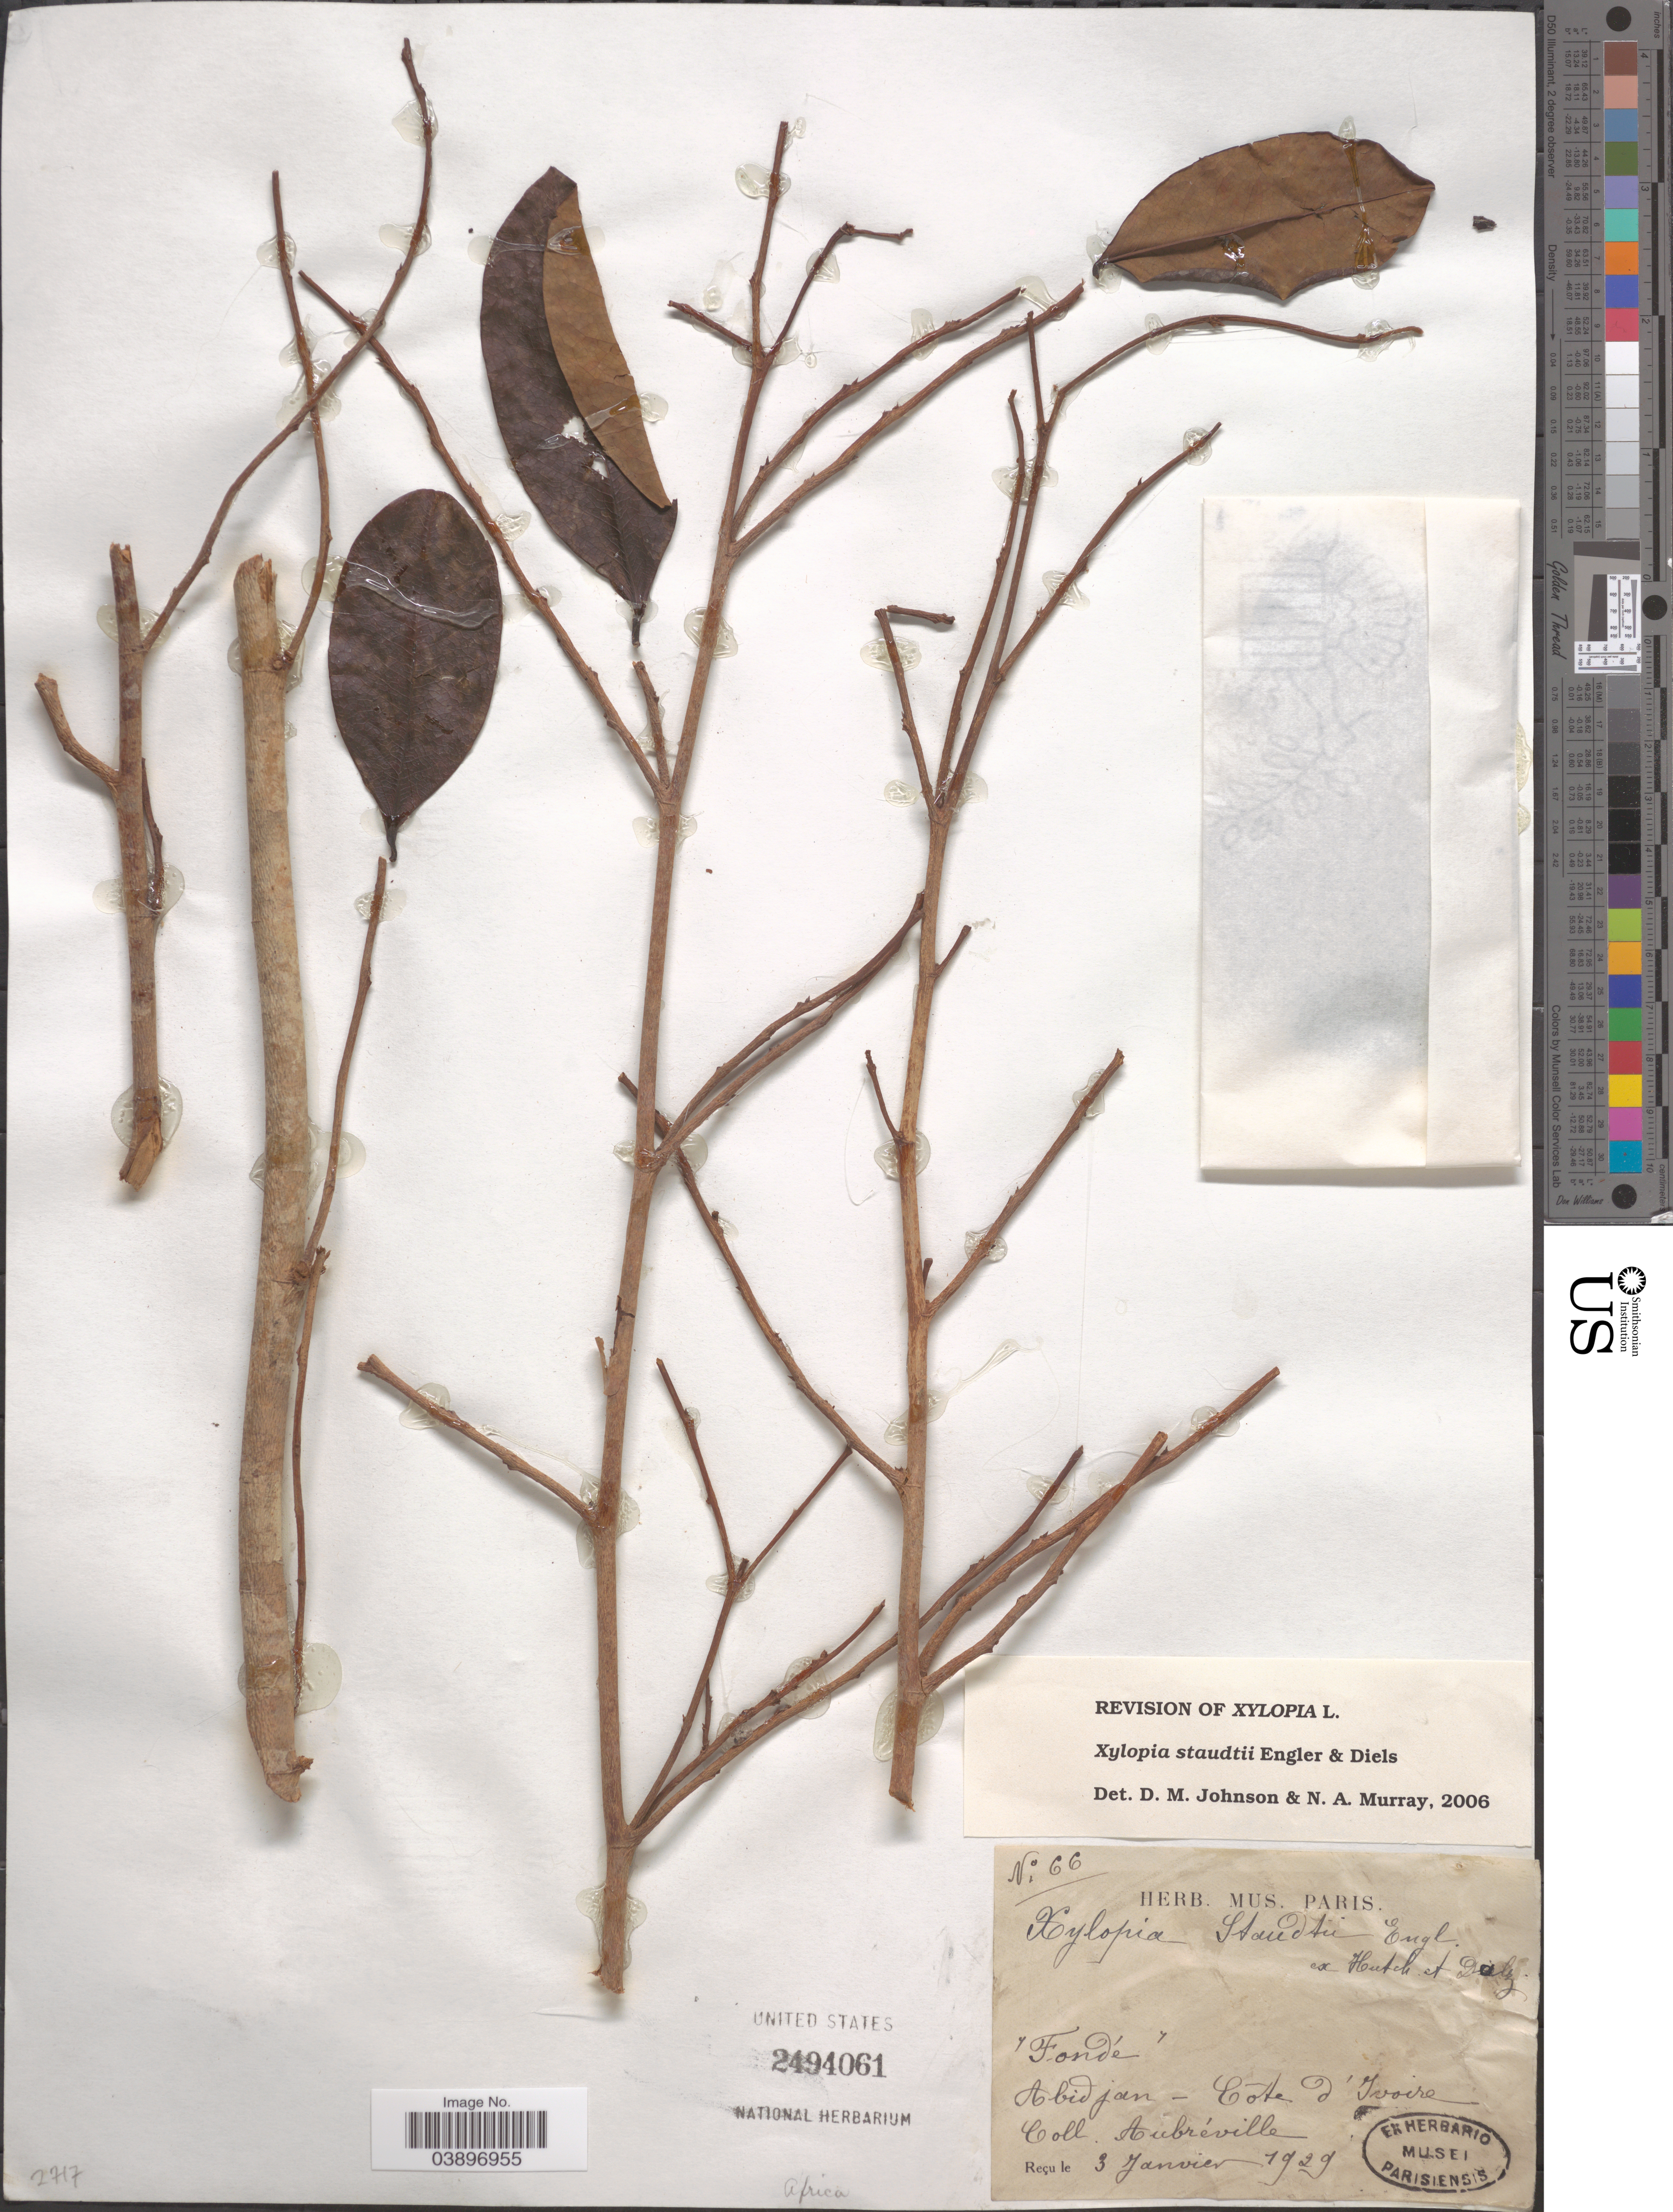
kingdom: Plantae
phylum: Tracheophyta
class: Magnoliopsida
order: Magnoliales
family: Annonaceae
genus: Xylopia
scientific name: Xylopia staudtii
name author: Engl. & Diels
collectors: Aubréville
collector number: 66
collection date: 1929-01-03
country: Ivory Coast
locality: Abidjan - Côte d'Ivoire.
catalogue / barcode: US 2494061